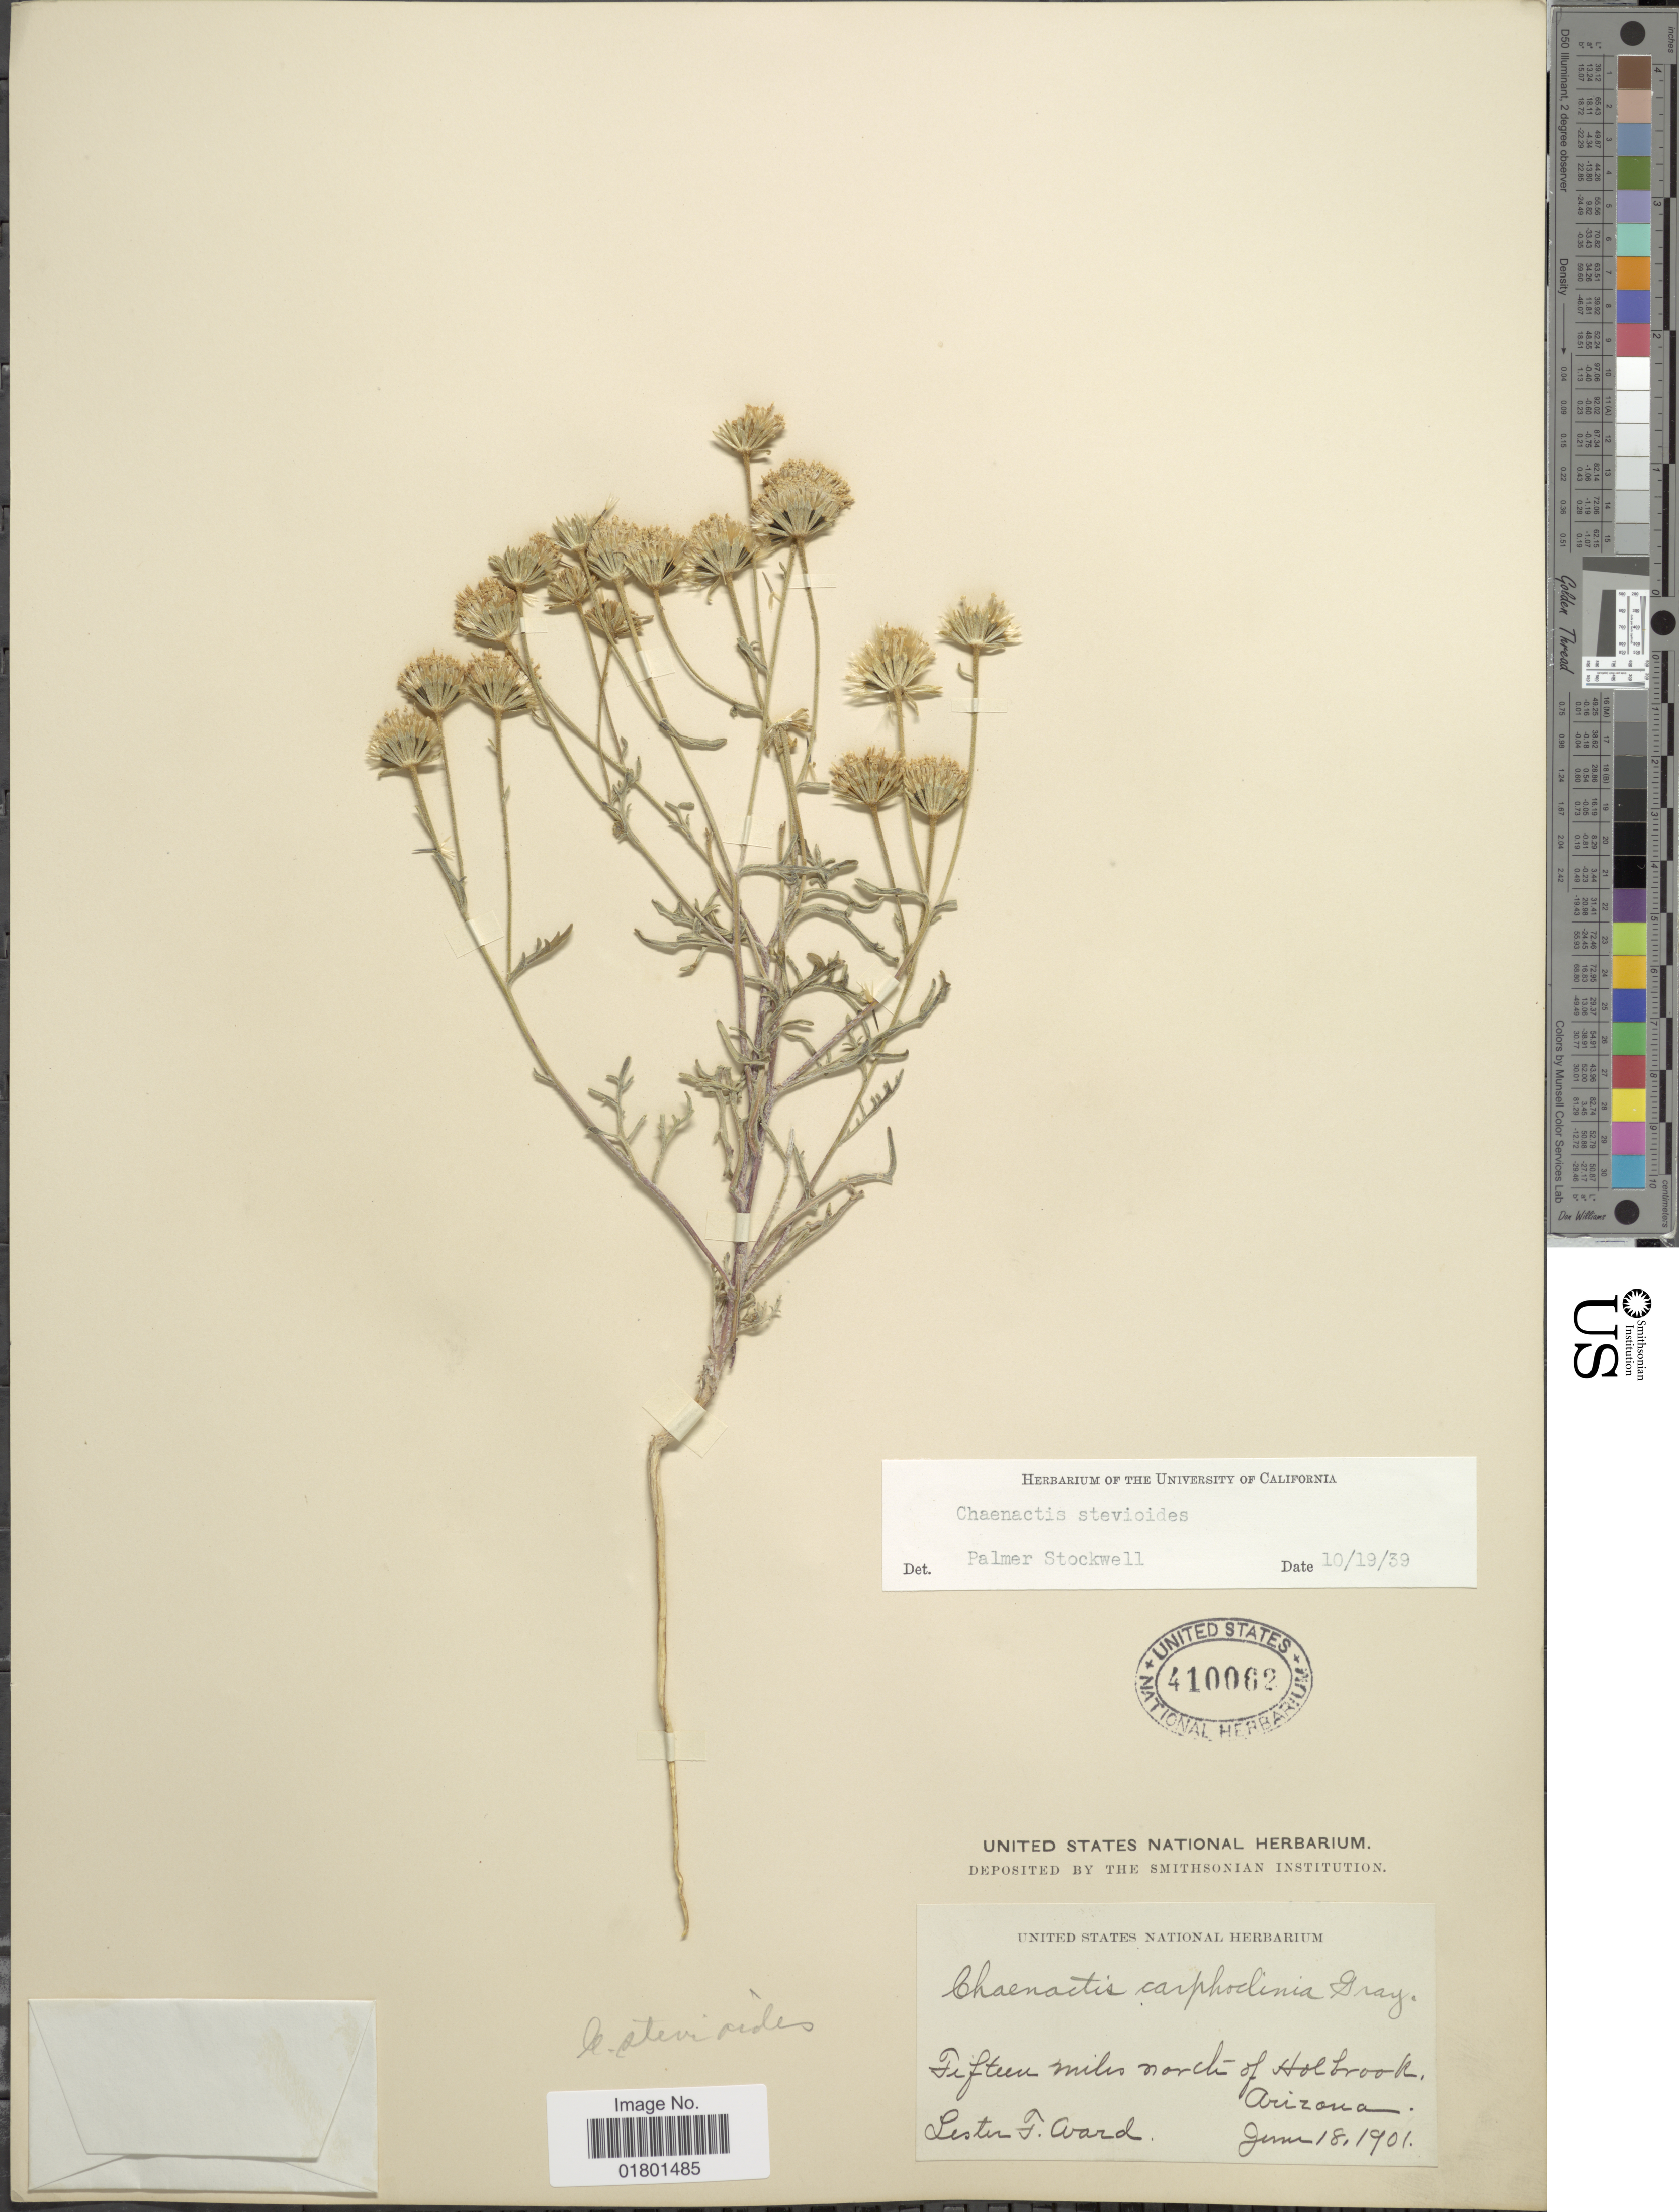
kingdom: Plantae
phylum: Tracheophyta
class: Magnoliopsida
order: Asterales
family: Asteraceae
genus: Chaenactis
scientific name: Chaenactis stevioides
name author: Hook. & Arn.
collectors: L. F. Ward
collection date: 1901-06-18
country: United States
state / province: Arizona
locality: Fifteen miles north of Holbrook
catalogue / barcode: US 410062